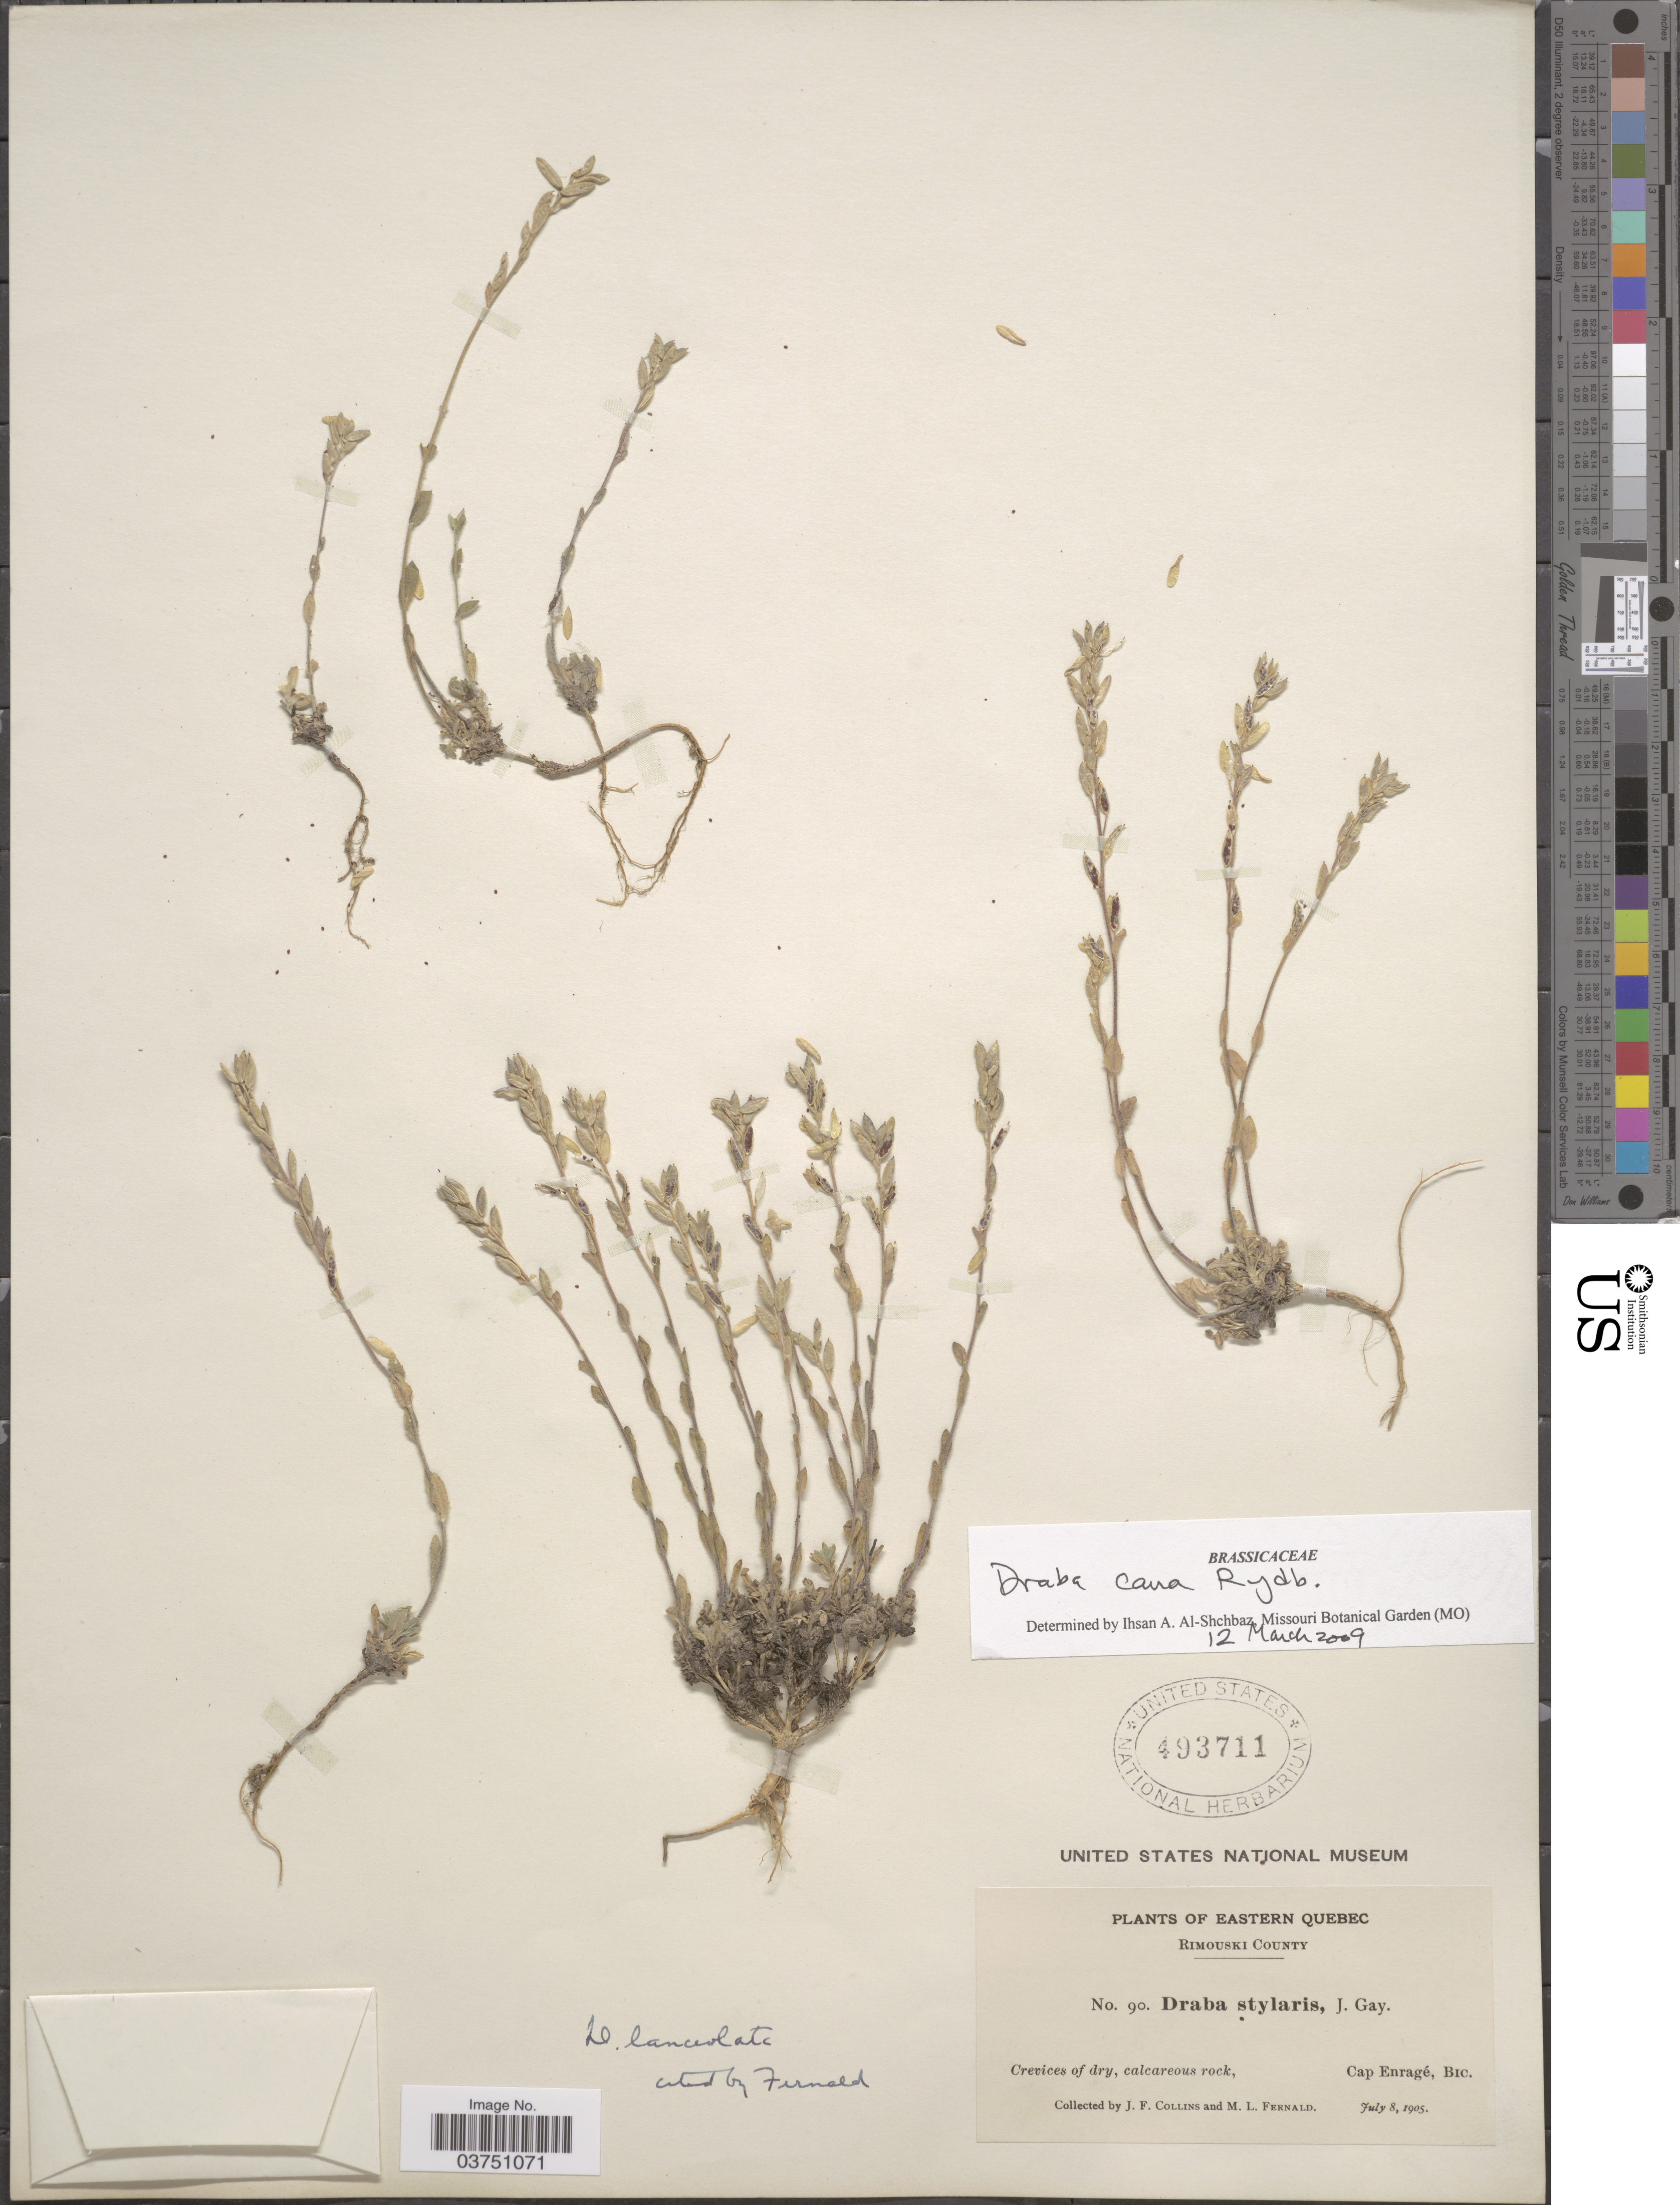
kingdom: Plantae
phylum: Tracheophyta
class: Magnoliopsida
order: Brassicales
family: Brassicaceae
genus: Draba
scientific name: Draba cana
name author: Rydb.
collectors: J. Collins & M. L. Fernald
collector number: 90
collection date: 1905-07-08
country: Canada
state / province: Quebec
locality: Eastern Quebec. Rimouski County. Cap Enragé, Bic.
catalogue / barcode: US 493711